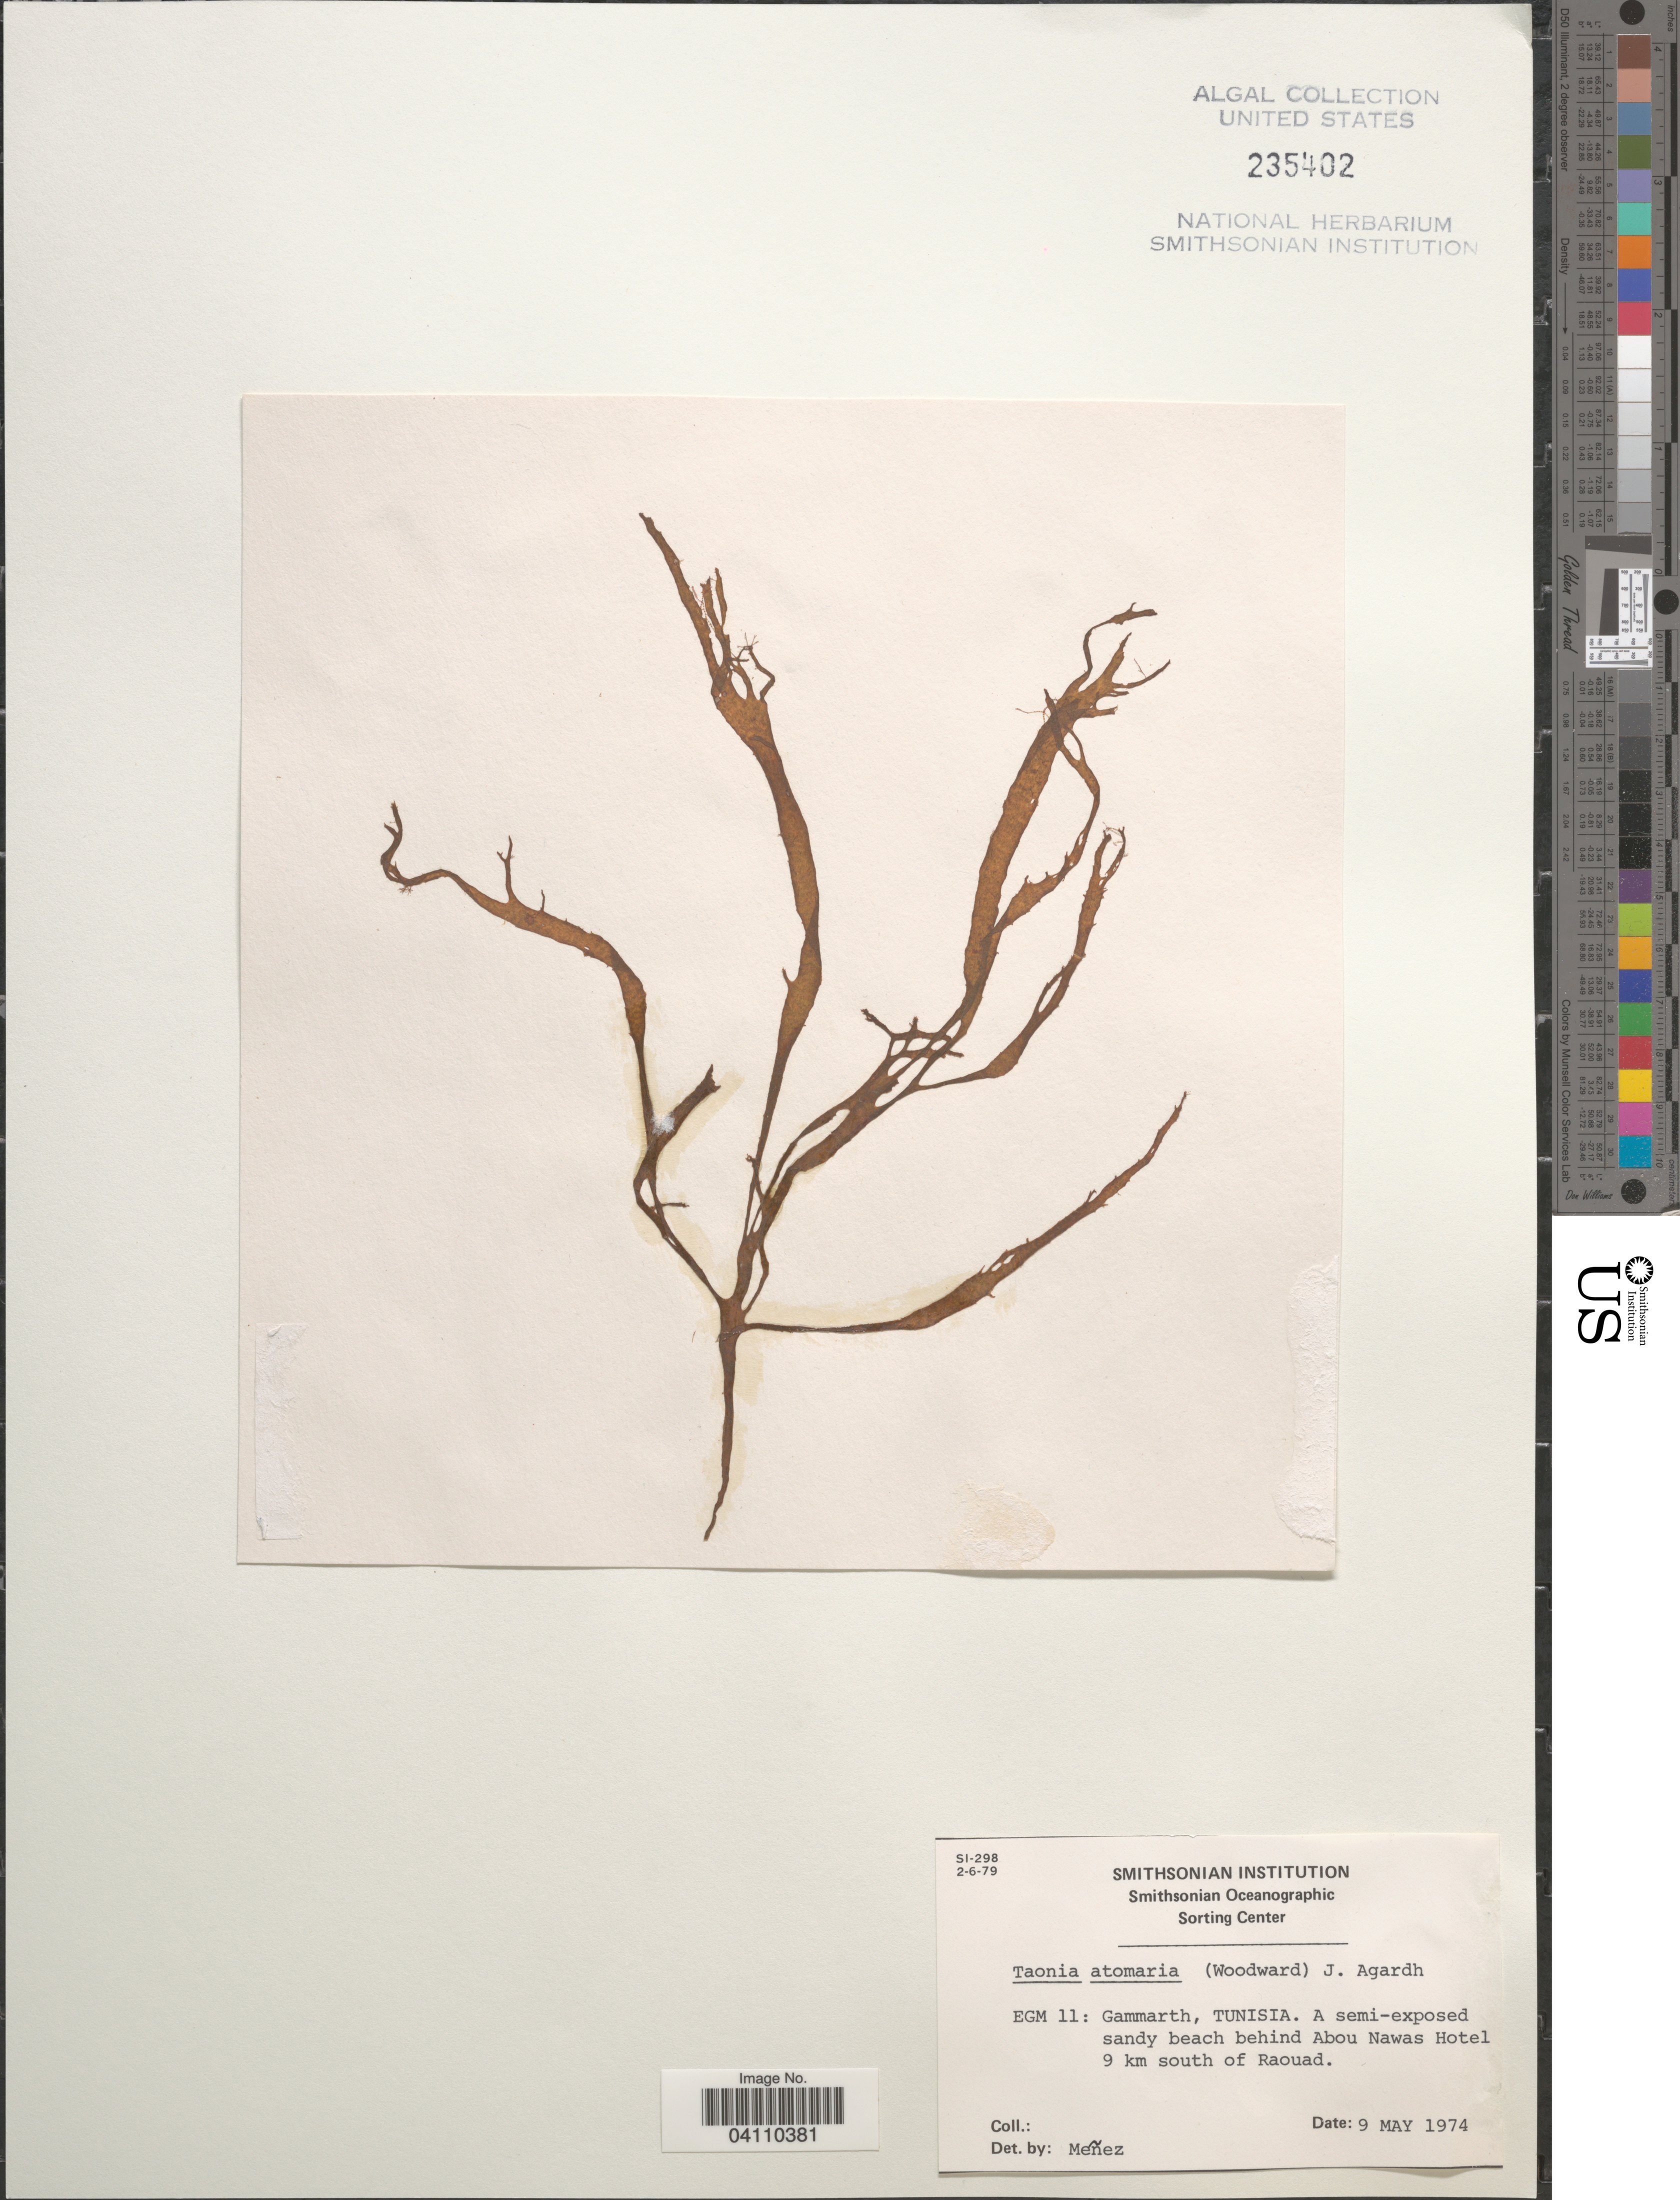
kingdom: Chromista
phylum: Ochrophyta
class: Phaeophyceae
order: Dictyotales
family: Dictyotaceae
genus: Taonia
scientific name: Taonia atomaria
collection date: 1974-05-09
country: Tunisia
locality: EGM 11: Gammarth. Beach behind About Nawas Hotel 9 km south of Raouad.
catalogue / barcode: US 235402